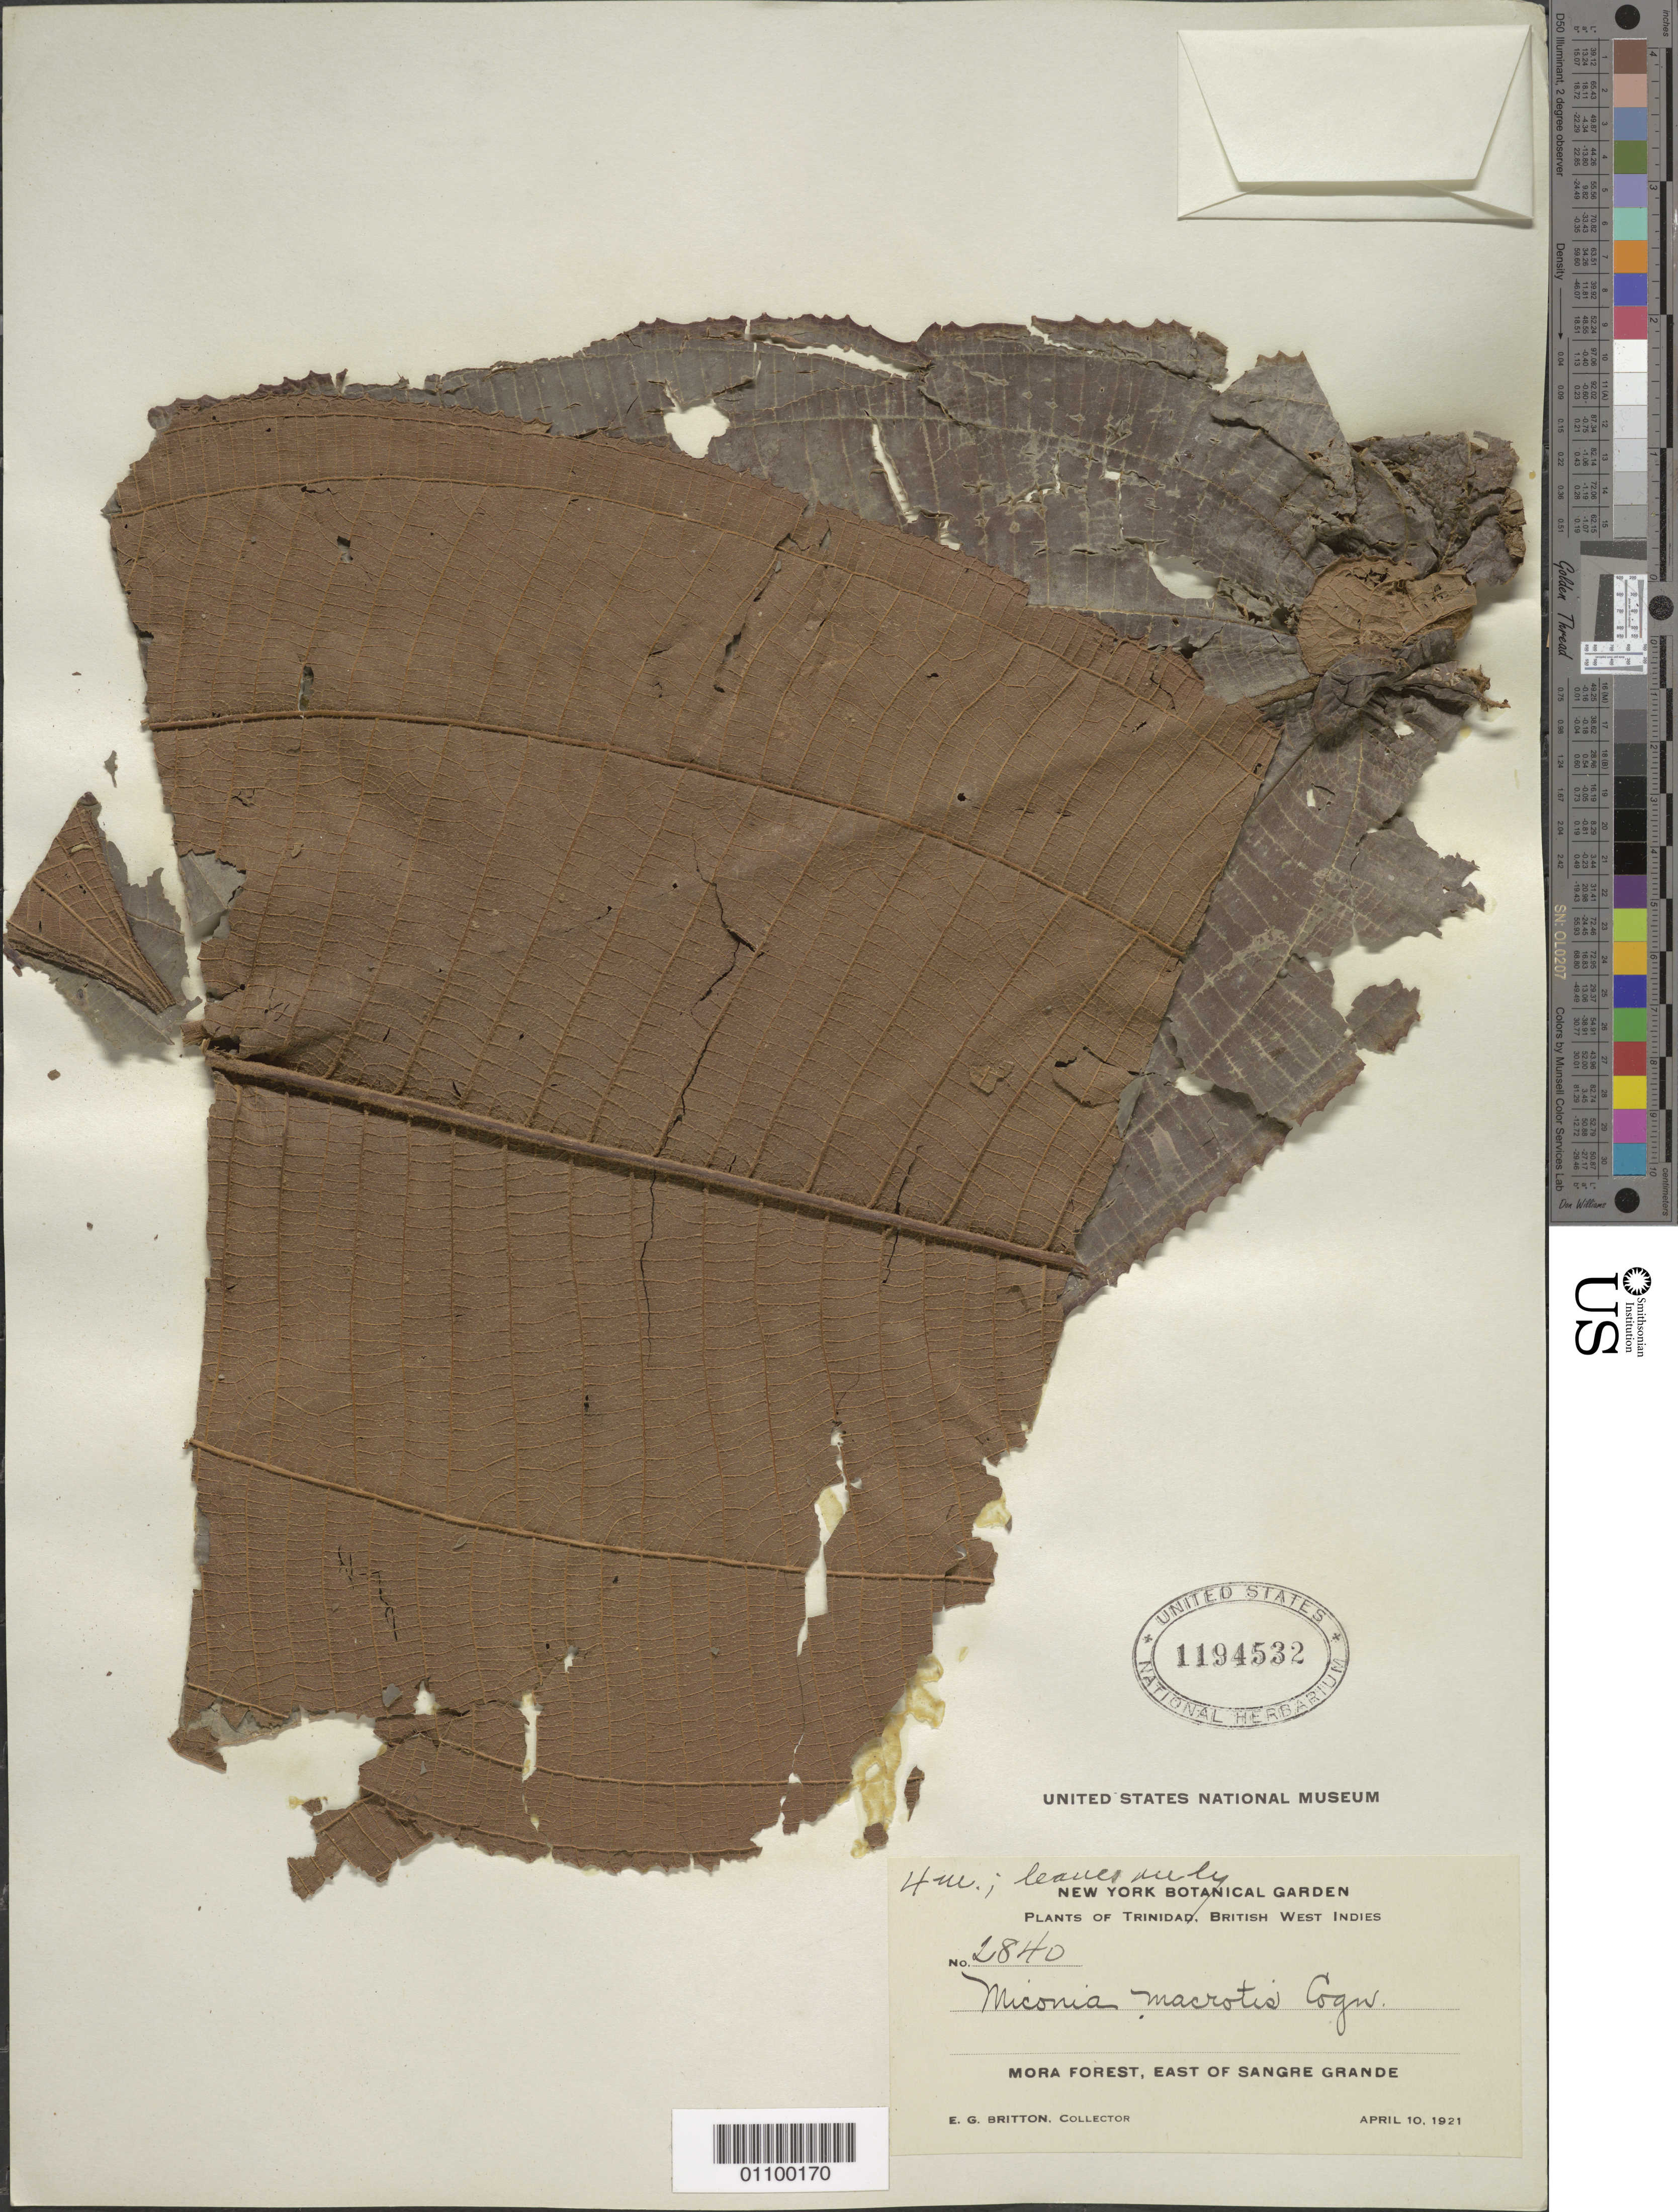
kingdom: Plantae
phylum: Tracheophyta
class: Magnoliopsida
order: Myrtales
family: Melastomataceae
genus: Miconia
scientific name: Miconia macrotis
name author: Cogn.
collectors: E. G. Britton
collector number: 2840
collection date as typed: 10 Apr 1921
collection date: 1921-04-10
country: Trinidad and Tobago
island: Trinidad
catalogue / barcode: US 1194532